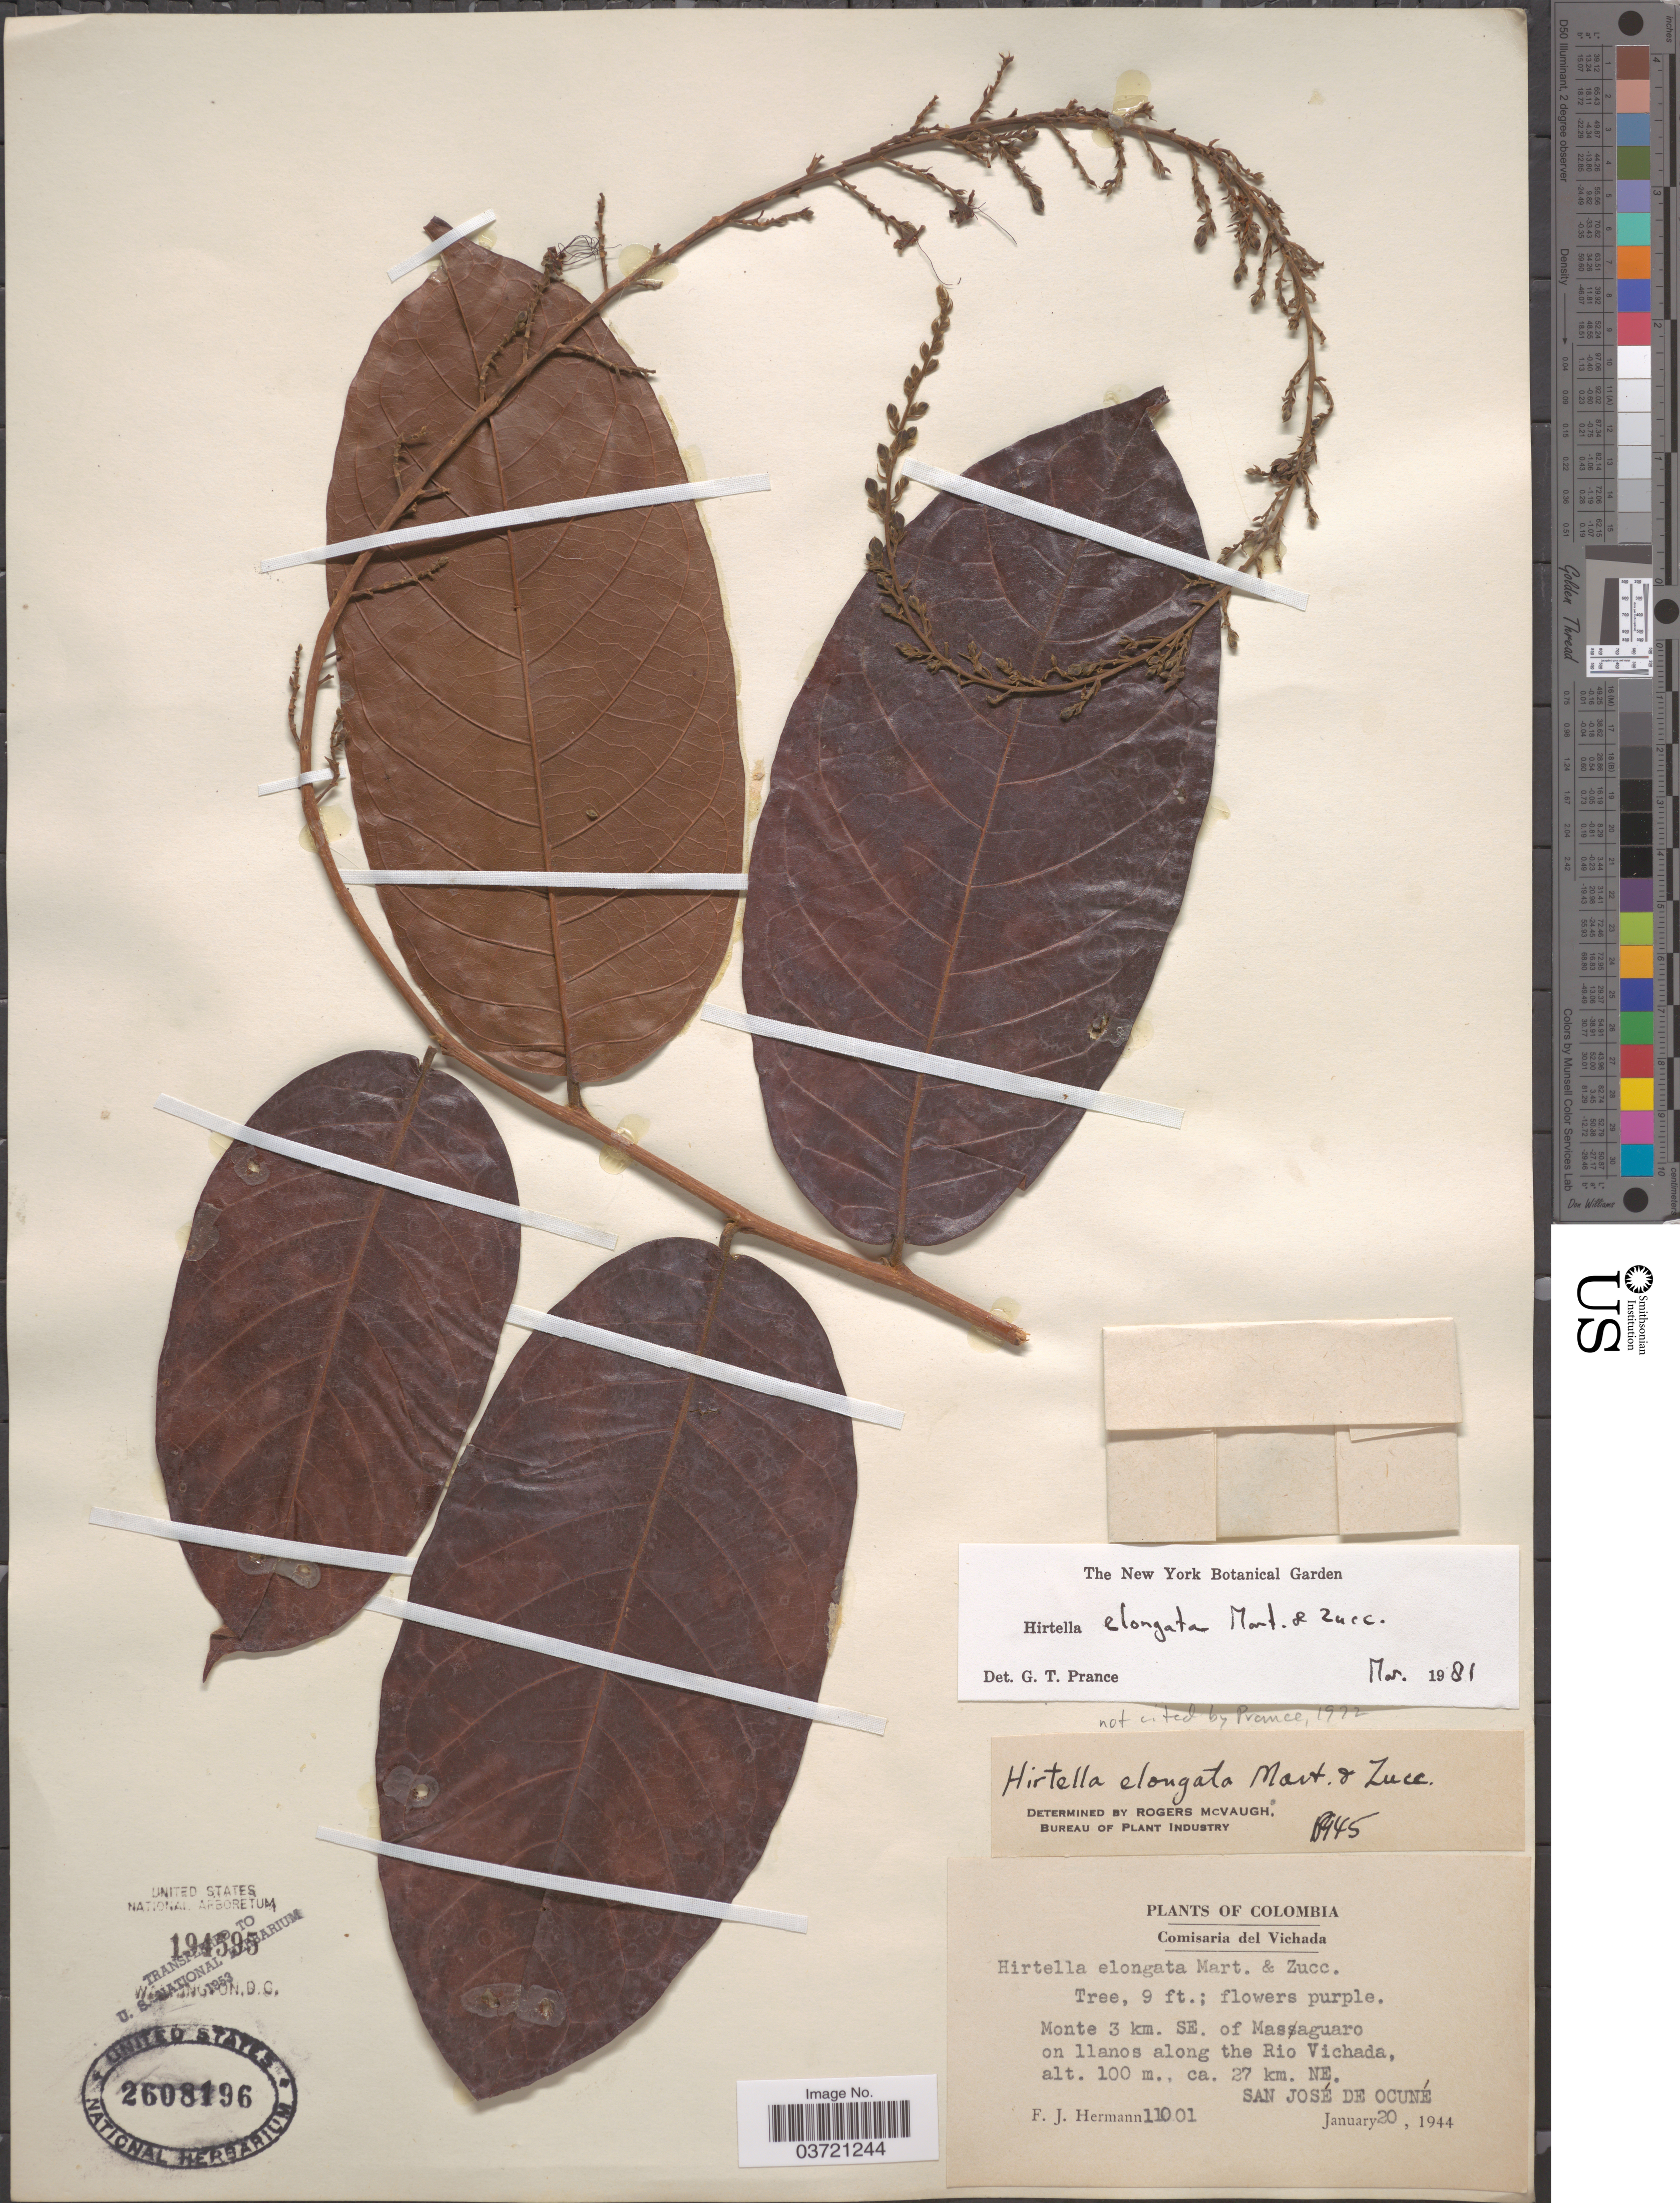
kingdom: Plantae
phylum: Tracheophyta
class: Magnoliopsida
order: Malpighiales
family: Chrysobalanaceae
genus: Hirtella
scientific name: Hirtella elongata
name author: Mart. & Zucc.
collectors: F. J. Hermann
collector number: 11001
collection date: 1944-01-20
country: Colombia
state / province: Vichada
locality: Comisaria del Vichada. Monte 3 km. SE. of Masaguaro on llanos along the Rio Vichada, ca. 27 km. NE. San José de Ocuné.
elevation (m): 100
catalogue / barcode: US 2608196